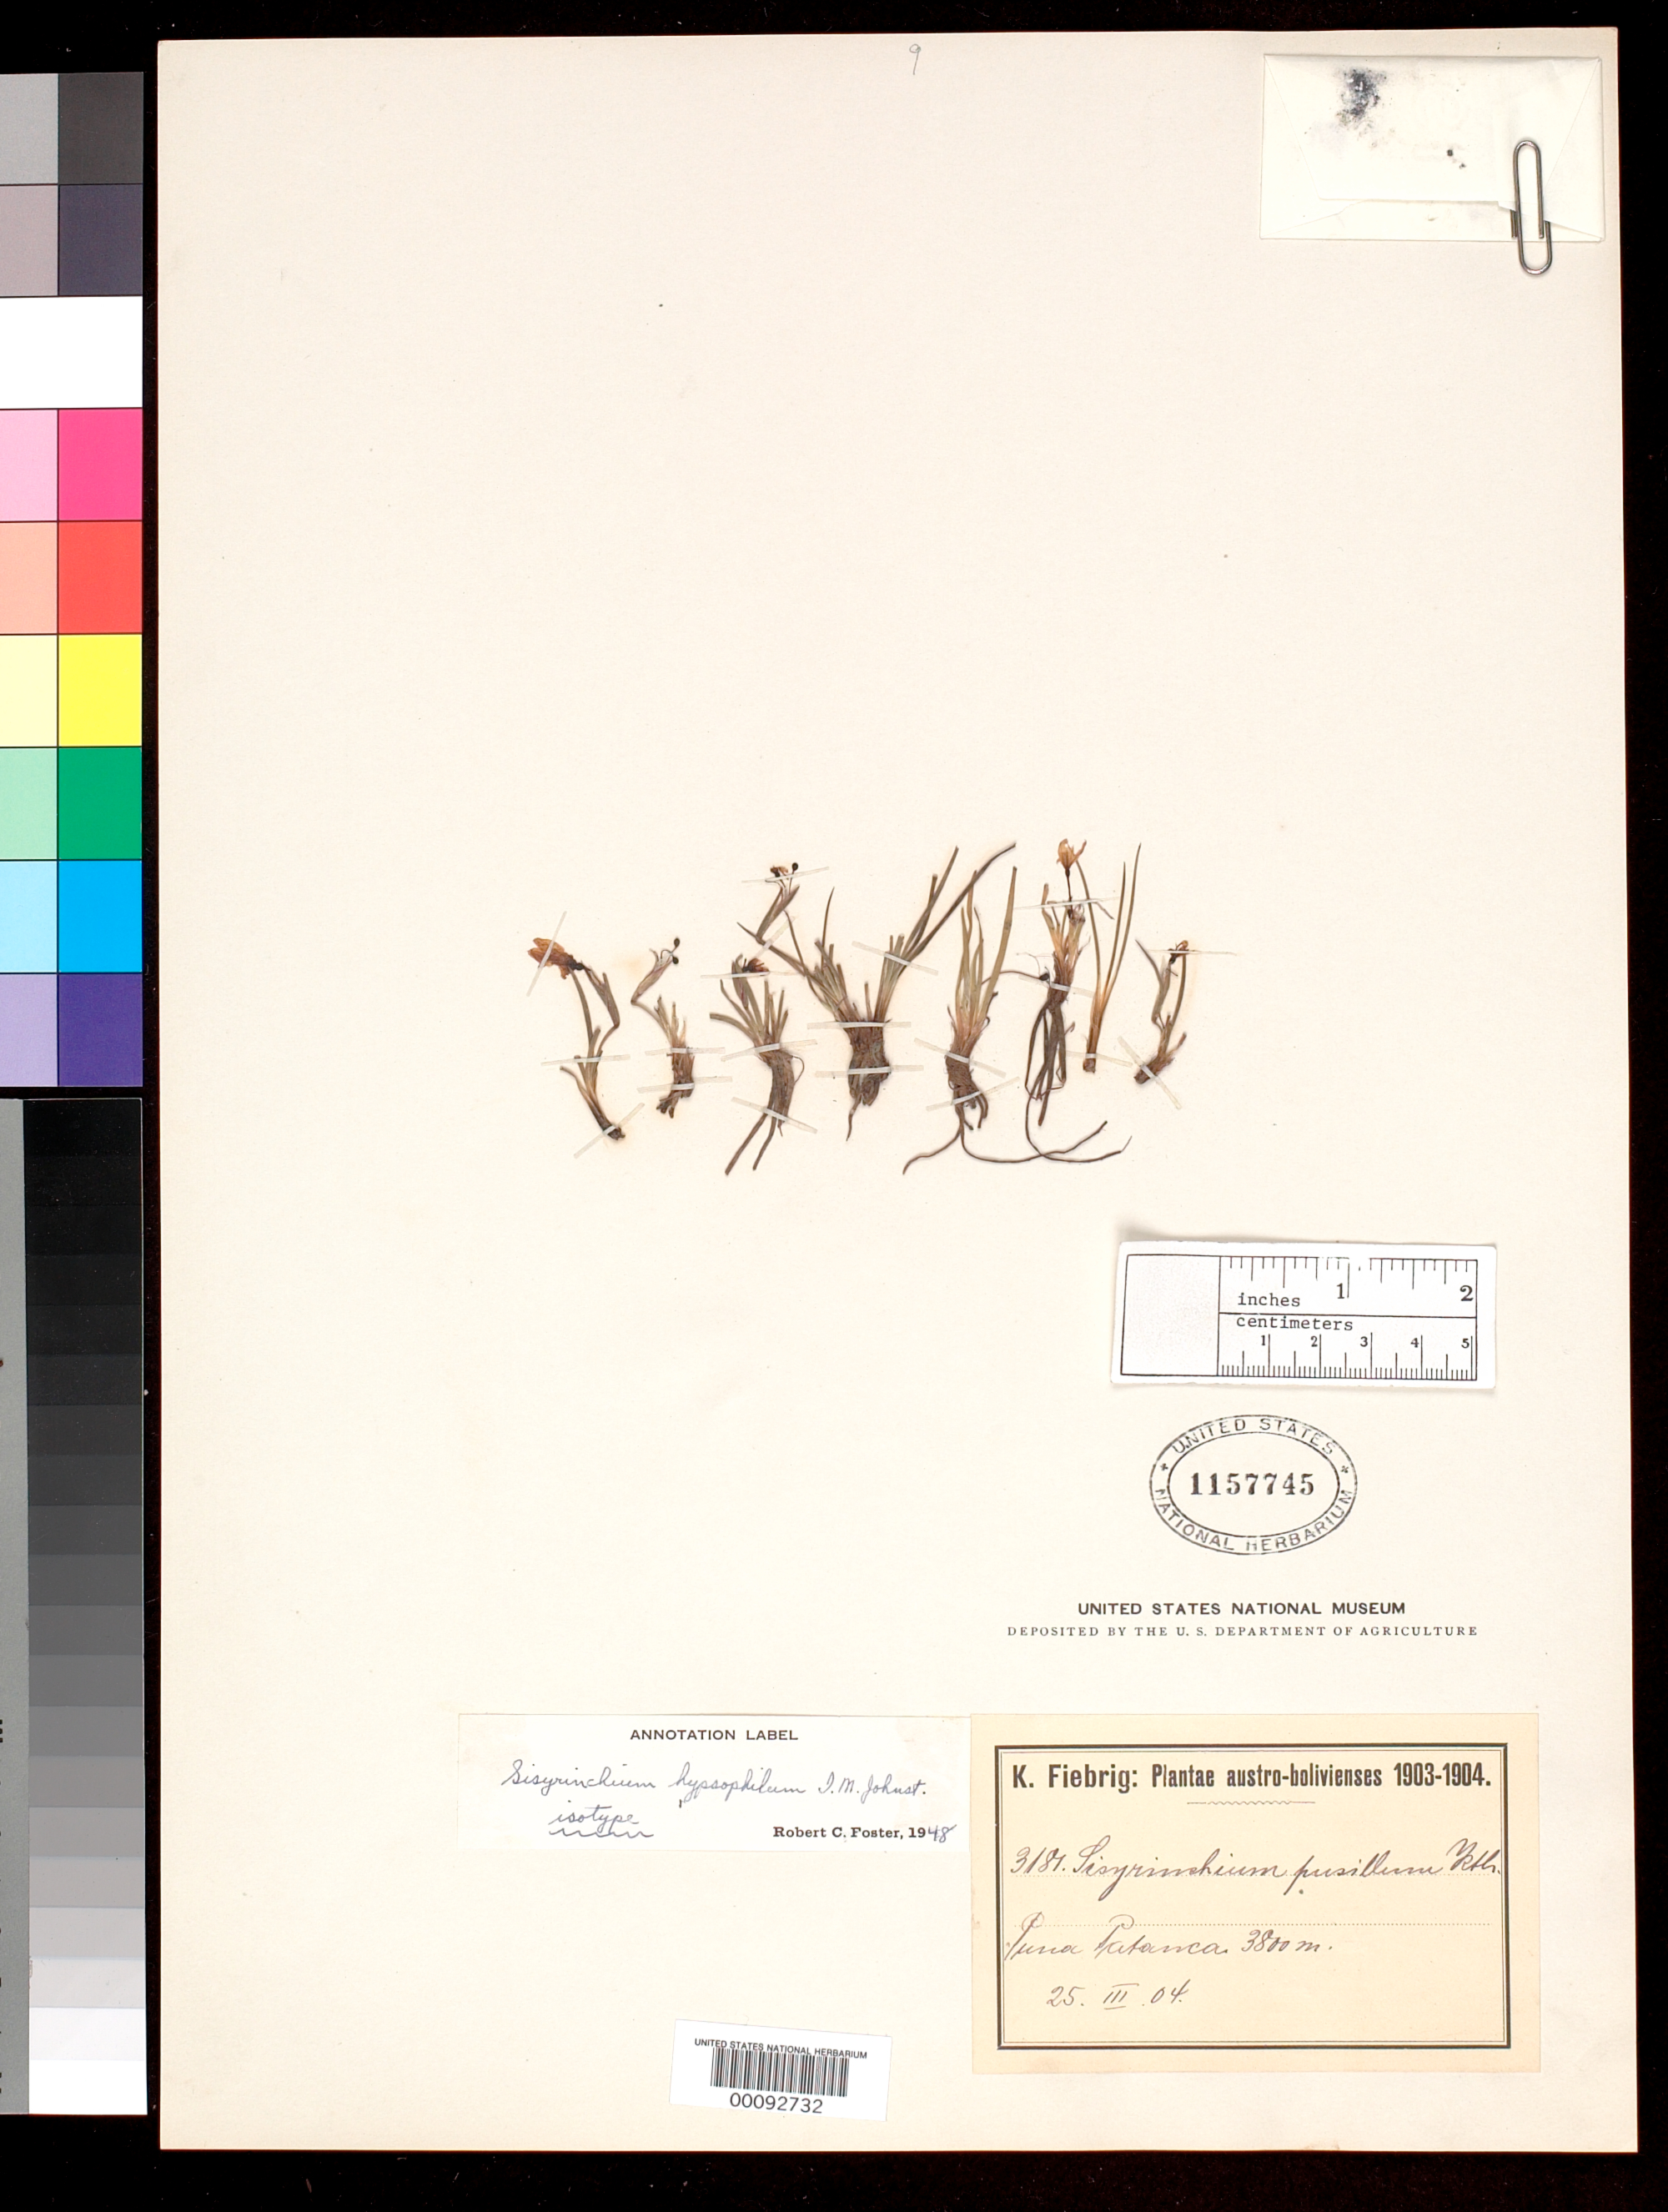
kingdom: Plantae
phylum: Tracheophyta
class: Liliopsida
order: Asparagales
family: Iridaceae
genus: Sisyrinchium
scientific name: Sisyrinchium hypsophilum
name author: I.M. Johnst. ex R.C. Foster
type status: Isotype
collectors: K. Fiebrig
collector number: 3181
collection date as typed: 25 Mar 1904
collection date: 1904-03-25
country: Bolivia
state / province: Tarija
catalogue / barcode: US 1157745